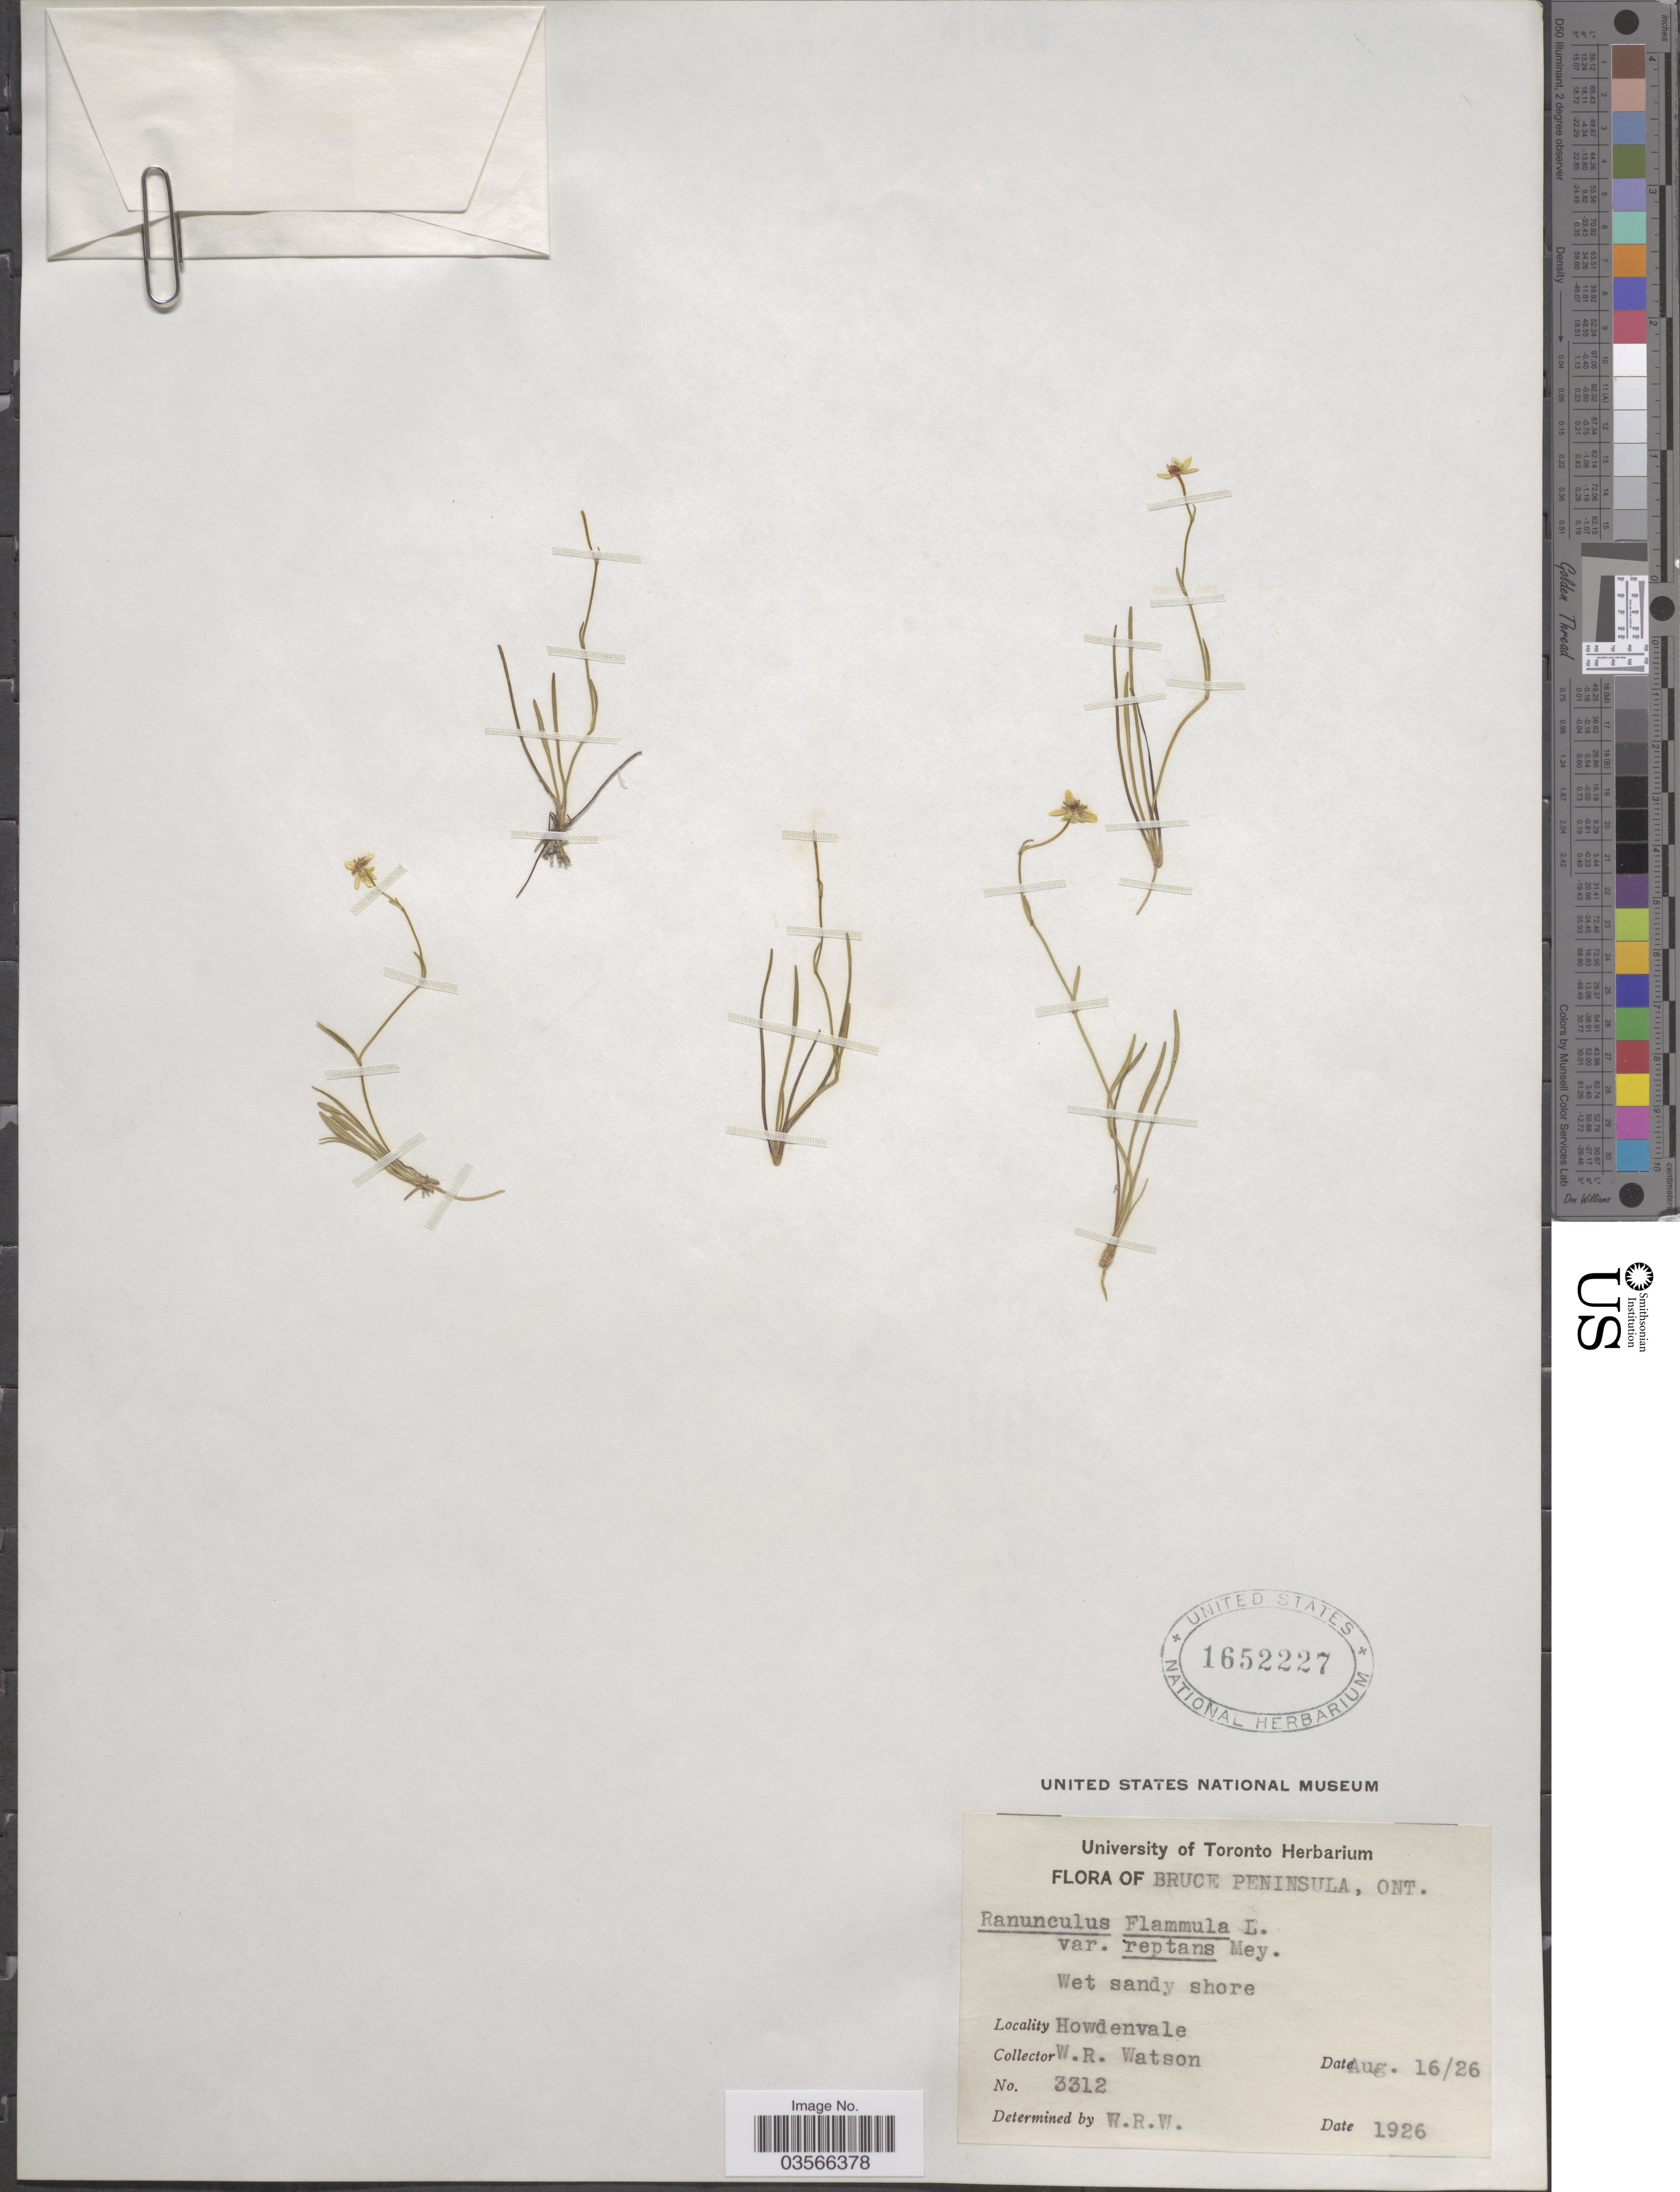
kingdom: Plantae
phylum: Tracheophyta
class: Magnoliopsida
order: Ranunculales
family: Ranunculaceae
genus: Ranunculus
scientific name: Ranunculus flammula var. filiformis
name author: (Michx.) Hook.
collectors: W. R. Watson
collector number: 3312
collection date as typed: Transcribed d/m/y: 16/8/26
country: Canada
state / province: Ontario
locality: Bruce Peninsula. Howdenvale.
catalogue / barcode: US 1652227